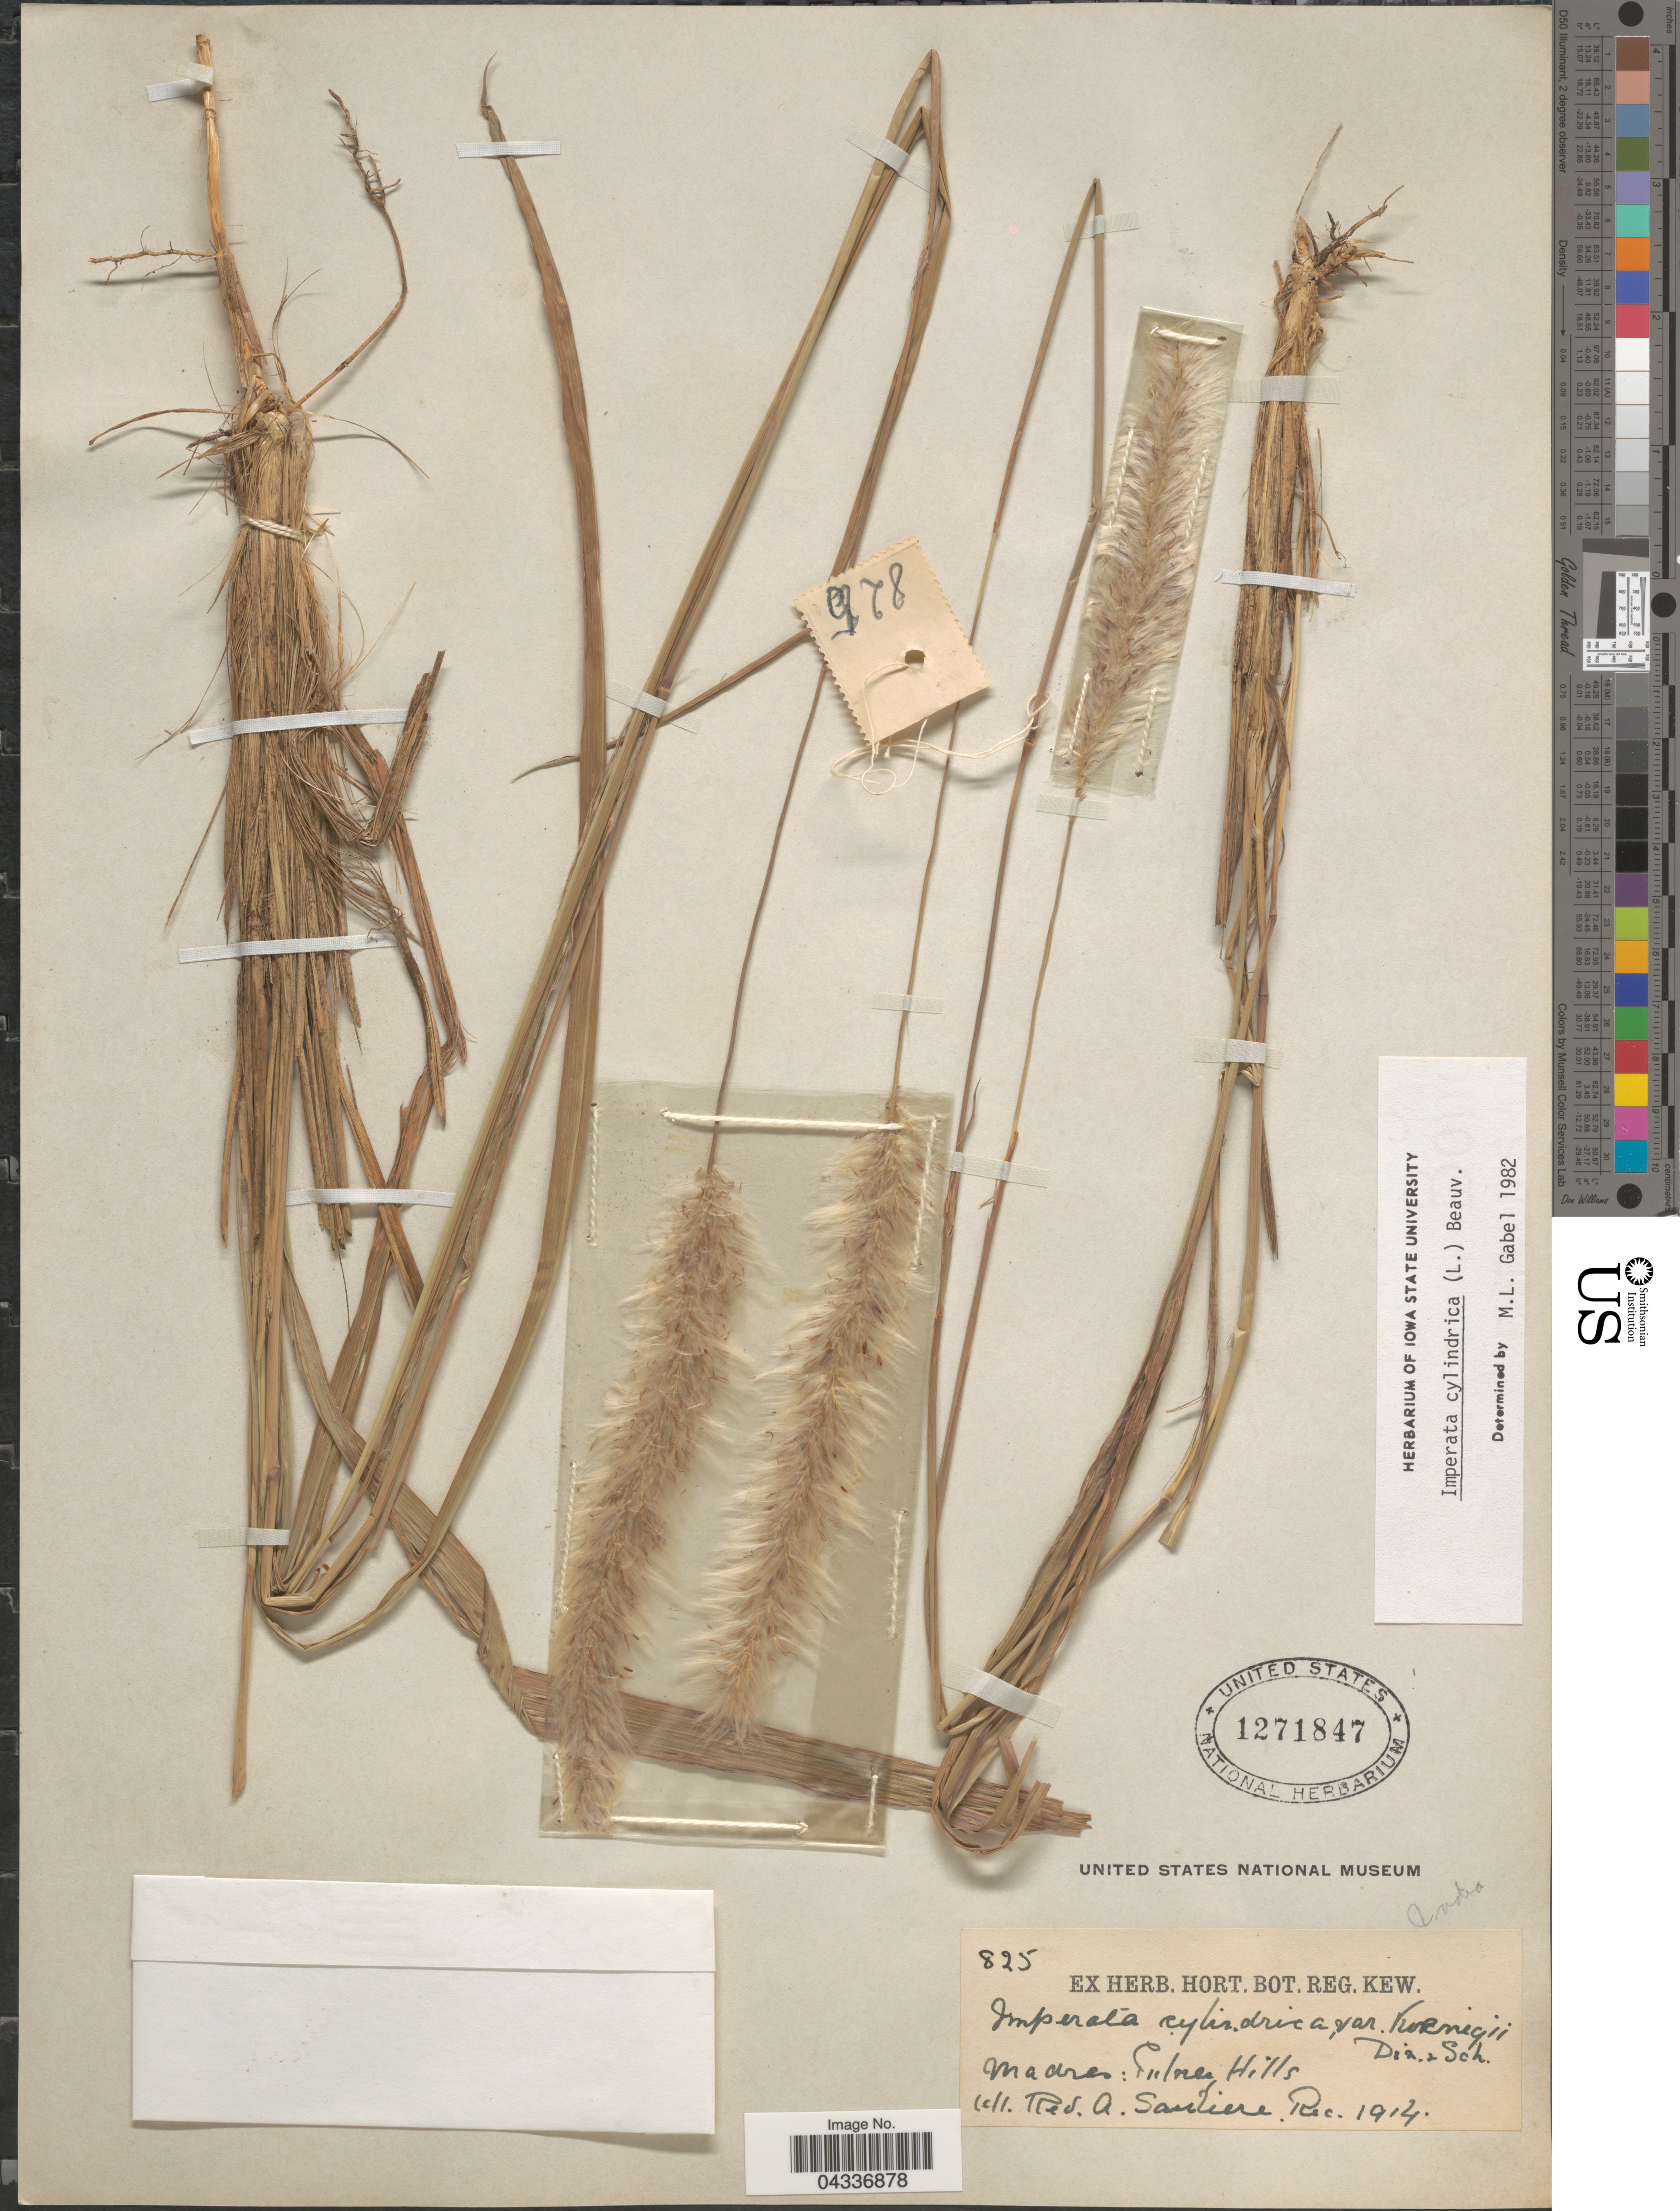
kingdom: Plantae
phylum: Tracheophyta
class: Liliopsida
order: Poales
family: Poaceae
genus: Imperata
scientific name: Imperata cylindrica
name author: (L.) P. Beauv.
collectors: A. Santiere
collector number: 825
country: India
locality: Madras: Pulney Hills.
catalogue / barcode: US 1271847